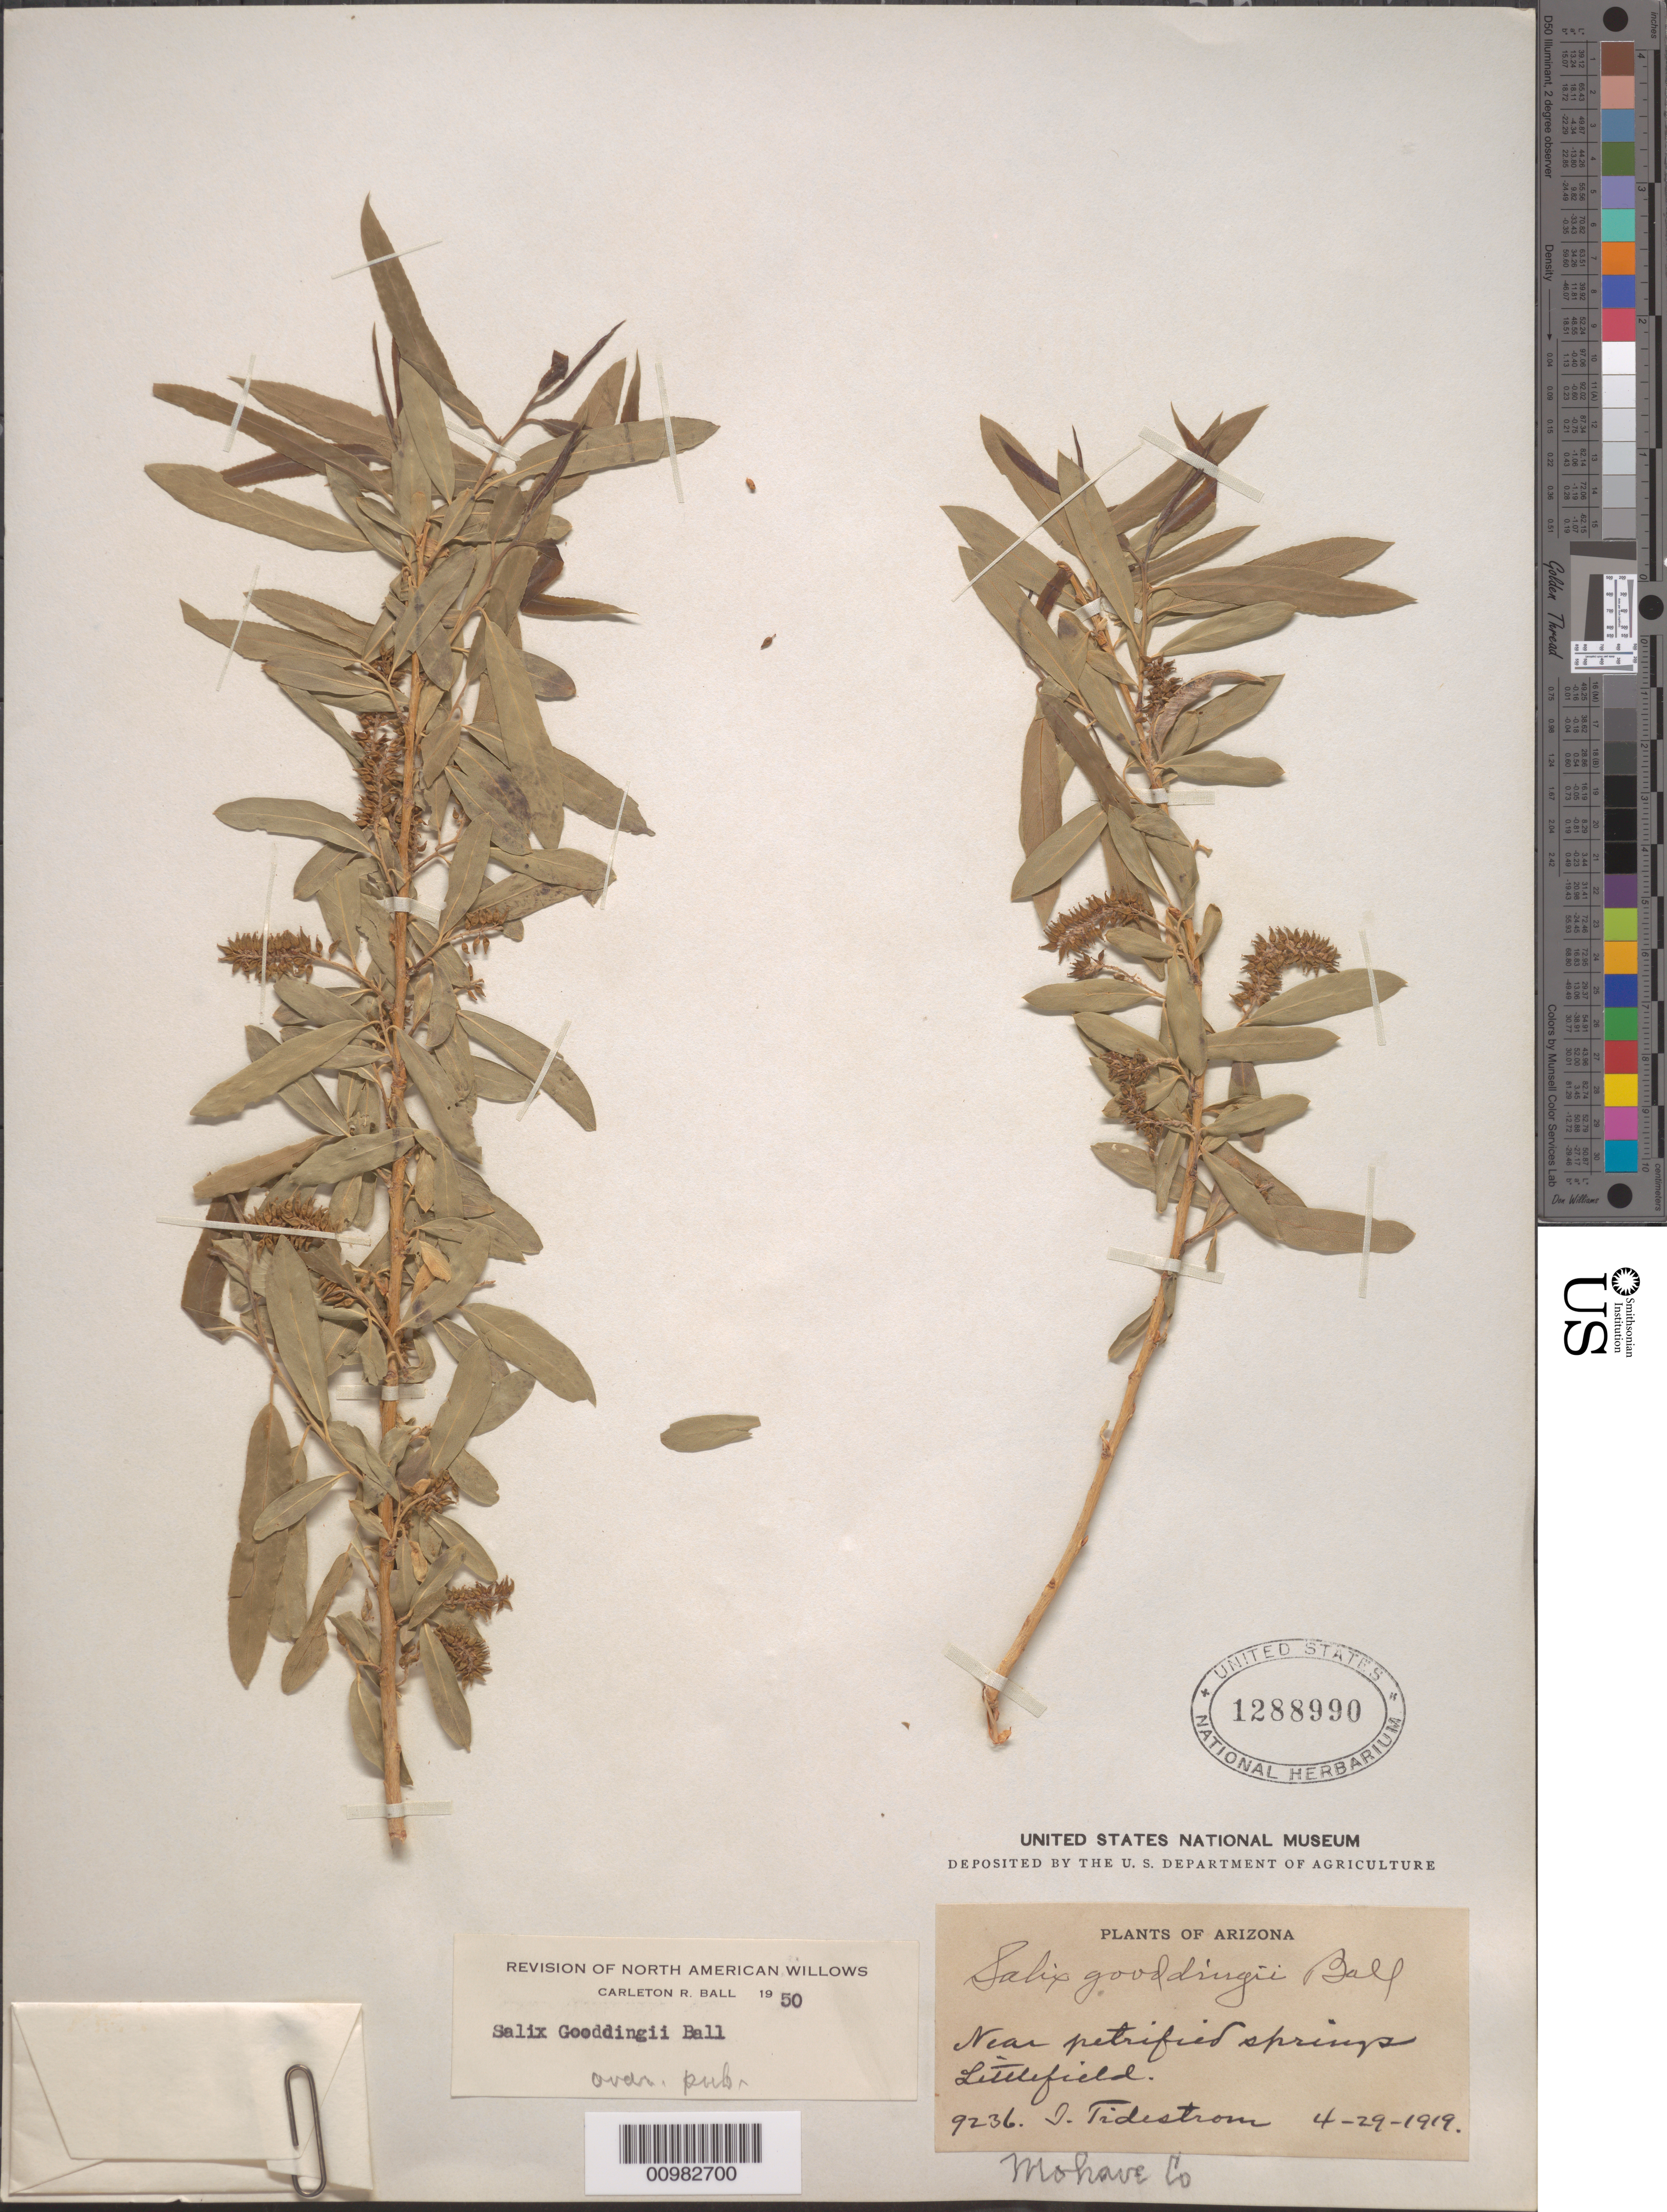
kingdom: Plantae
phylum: Tracheophyta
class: Magnoliopsida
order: Malpighiales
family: Salicaceae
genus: Salix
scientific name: Salix gooddingii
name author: C.R. Ball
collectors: I. F. Tidestrom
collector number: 9236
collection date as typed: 29 Apr 1919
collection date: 1919-04-29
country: United States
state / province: Arizona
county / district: Mohave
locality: Near petrified springs Littlefield.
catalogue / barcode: US 1288990